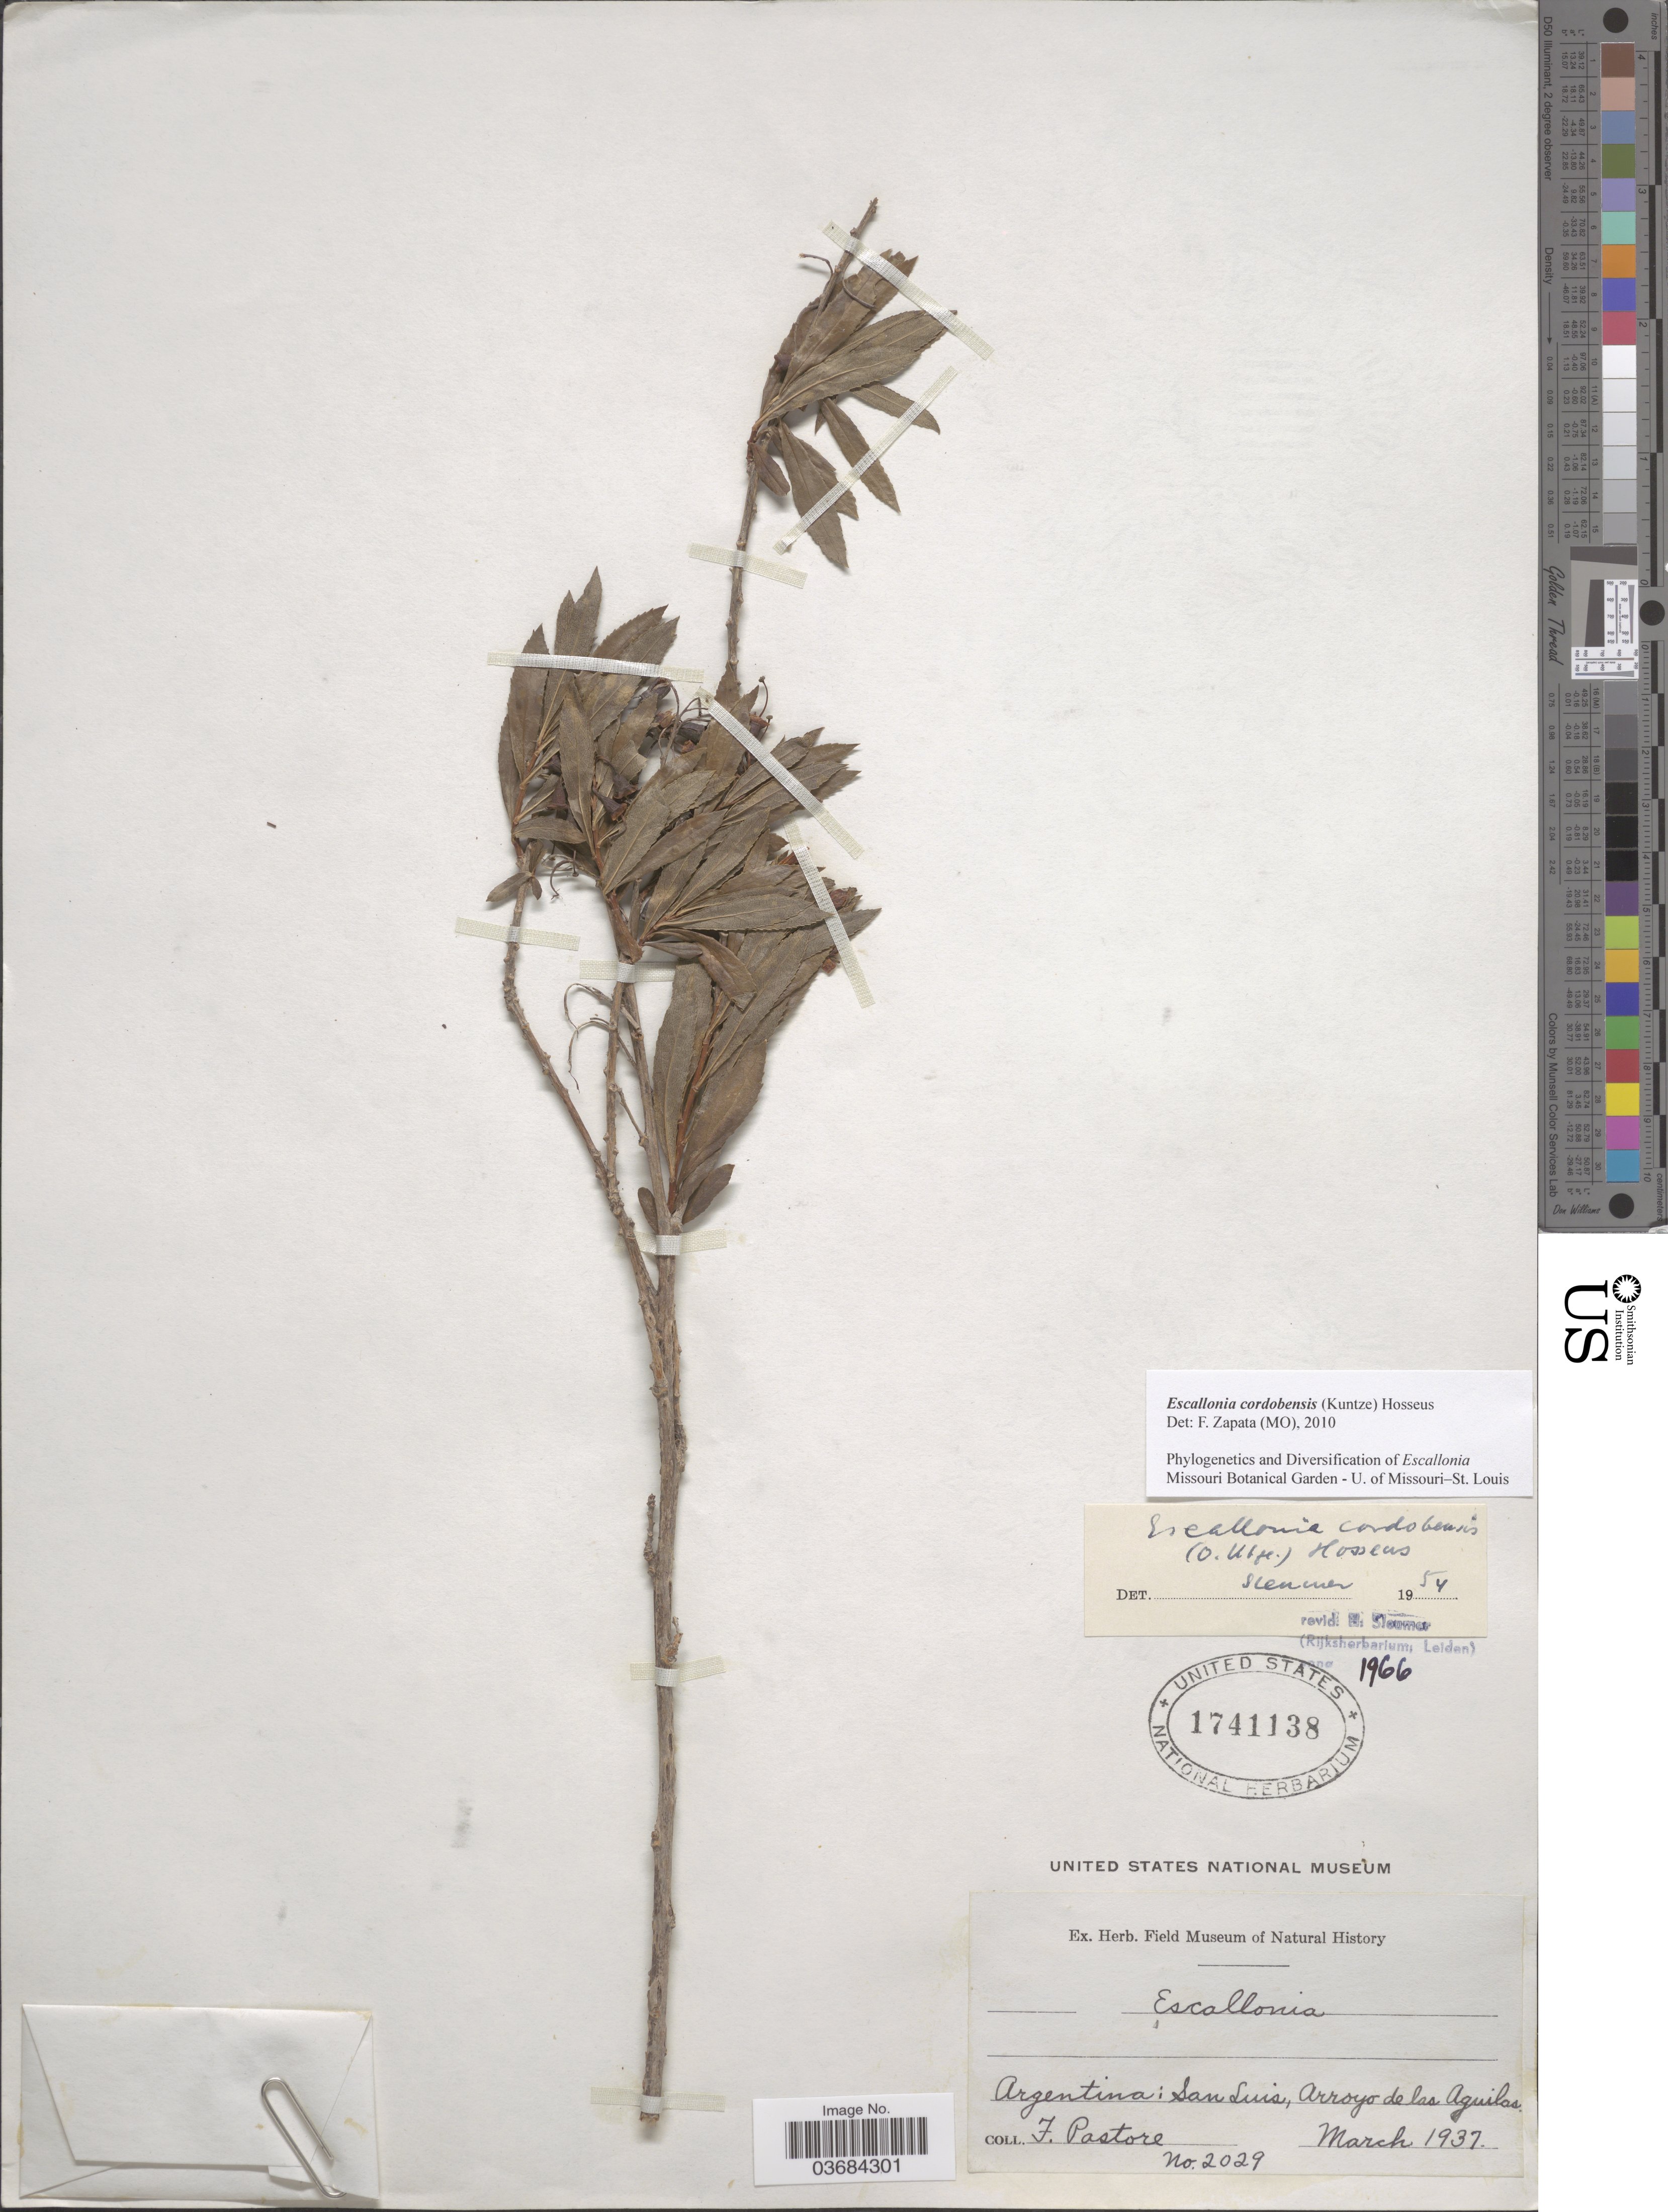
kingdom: Plantae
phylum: Tracheophyta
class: Magnoliopsida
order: Escalloniales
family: Escalloniaceae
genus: Escallonia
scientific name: Escallonia cordobensis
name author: (Kuntze) Hosseus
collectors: F. Pastore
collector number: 2029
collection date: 1937-03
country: Argentina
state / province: San Luis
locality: Arroyo de las Aguilas.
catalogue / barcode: US 1741138